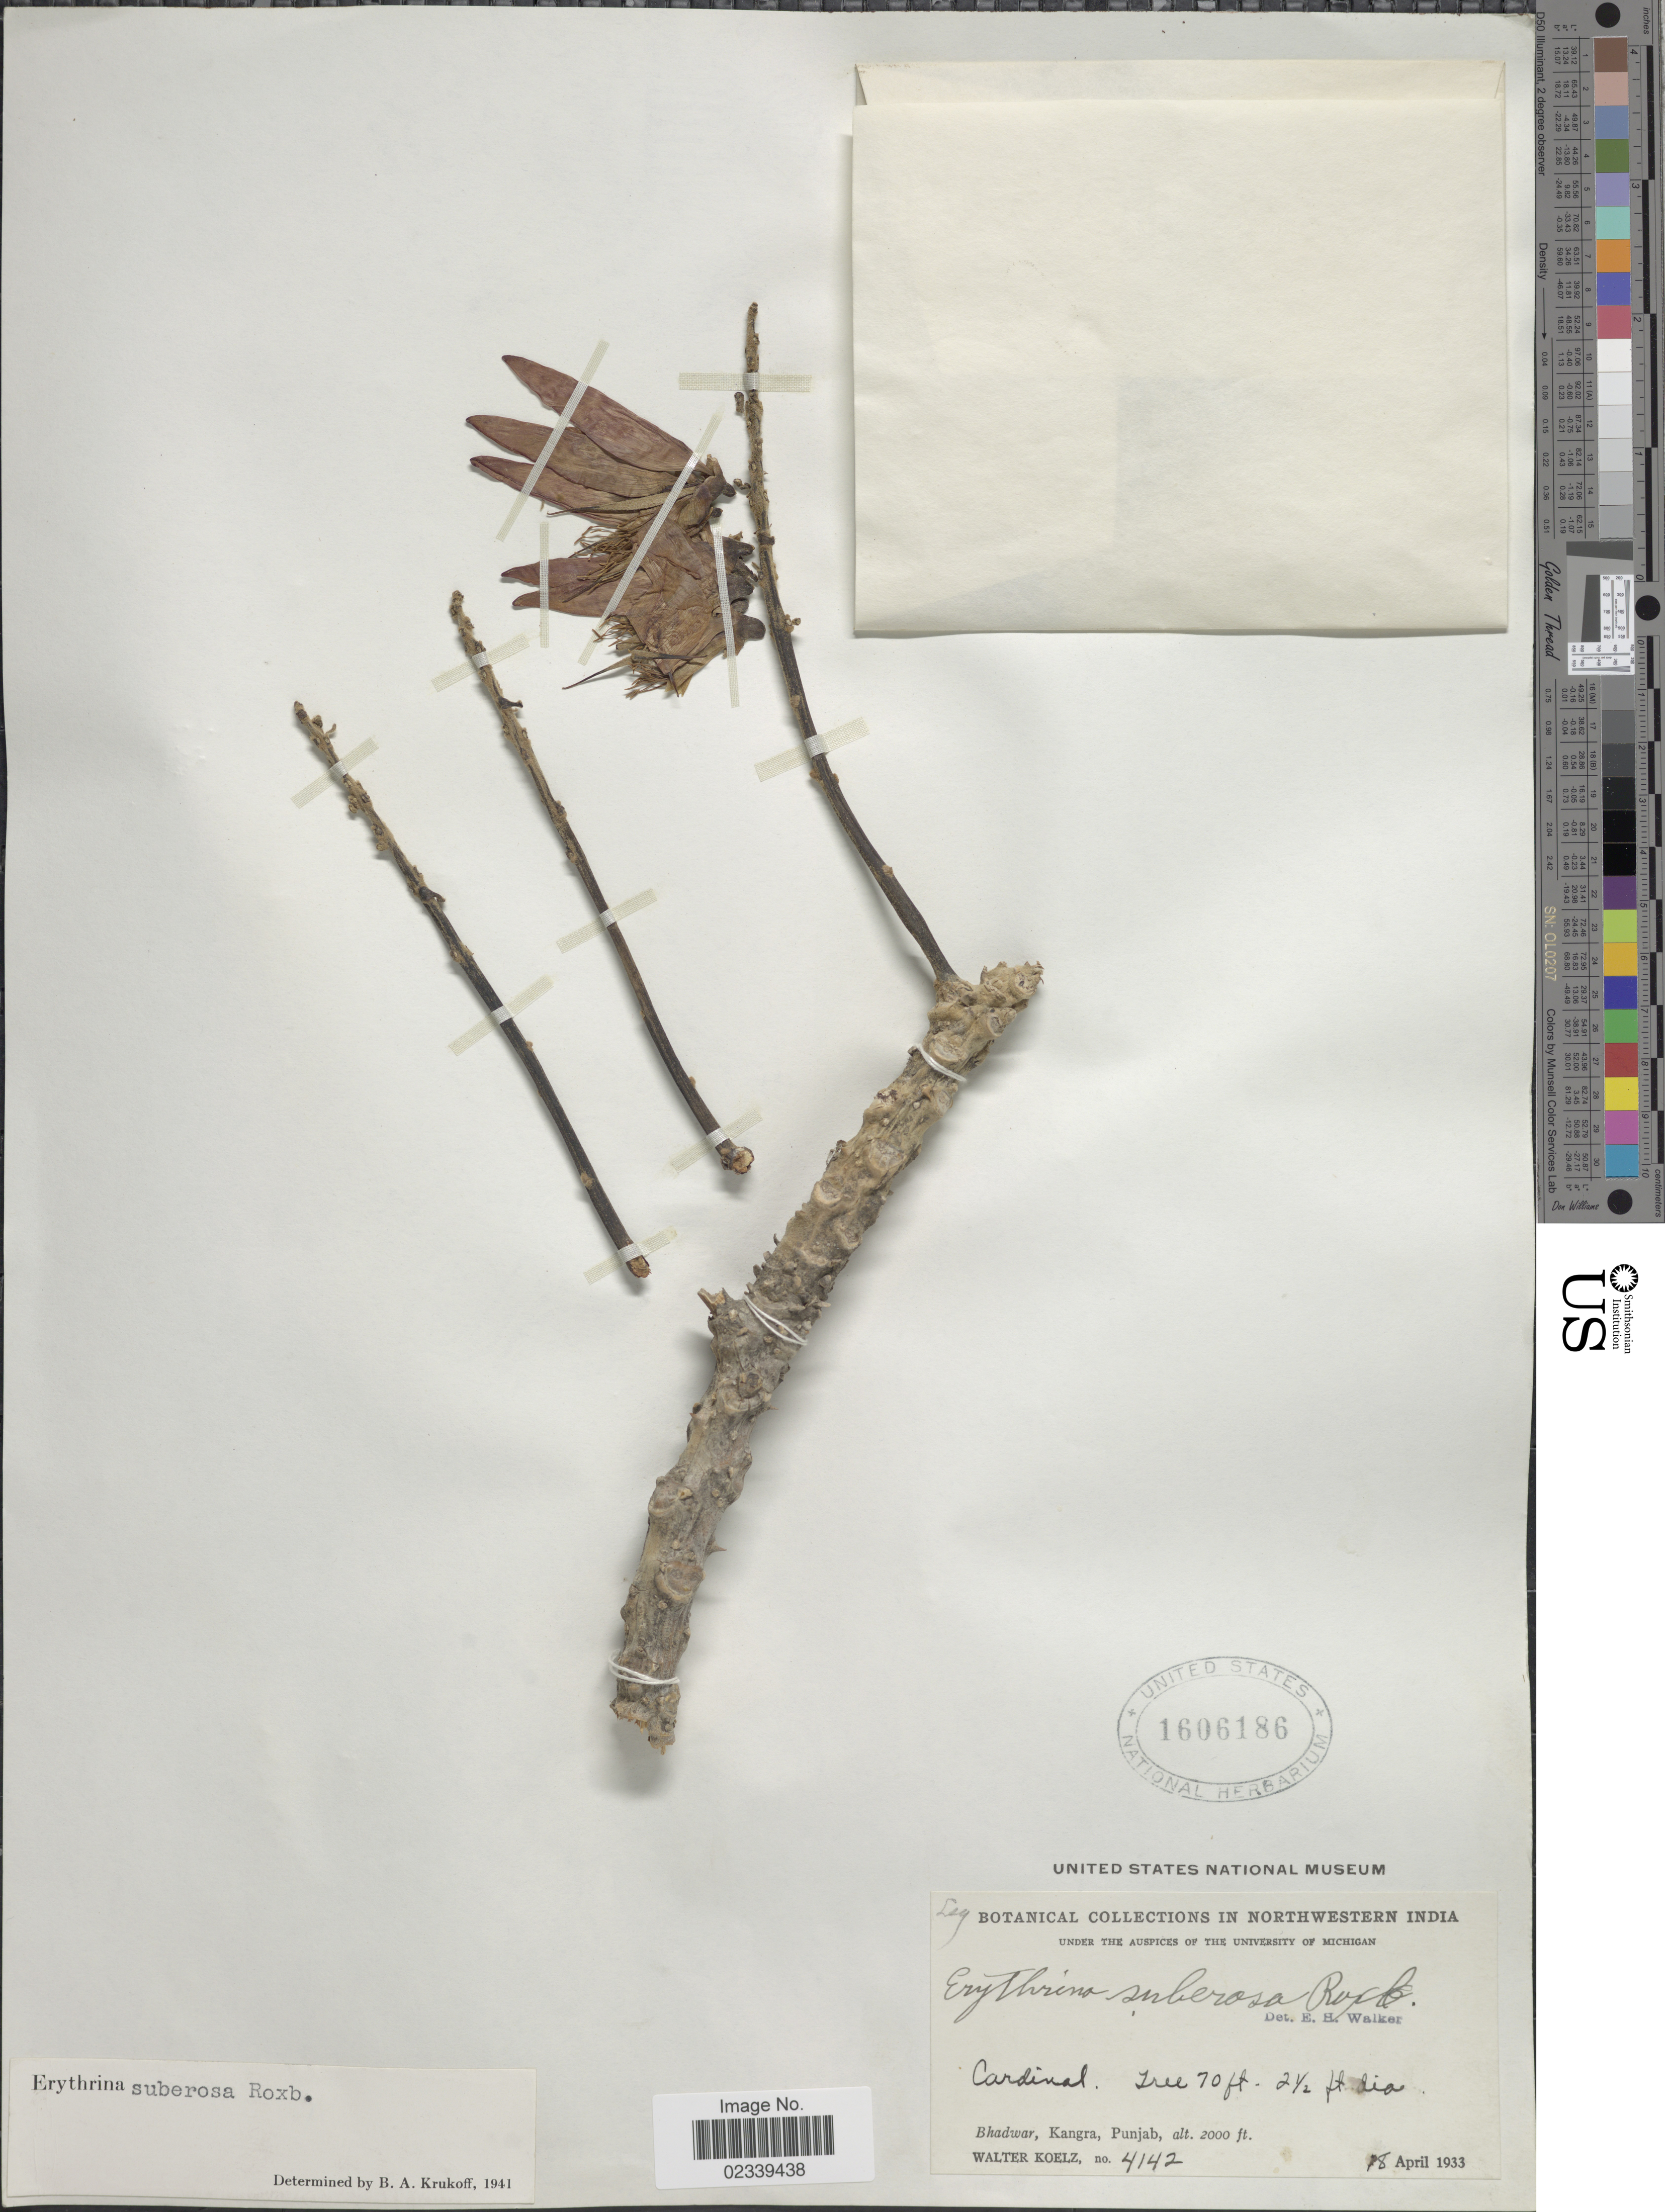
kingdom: Plantae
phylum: Tracheophyta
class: Magnoliopsida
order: Fabales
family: Fabaceae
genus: Erythrina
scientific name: Erythrina suberosa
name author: Roxb.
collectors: W. N. Koelz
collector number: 4142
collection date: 1933-04-18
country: India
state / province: Punjab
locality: Northwestern India, Bhadwar, Kangra, Punjab.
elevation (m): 610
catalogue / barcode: US 1606186